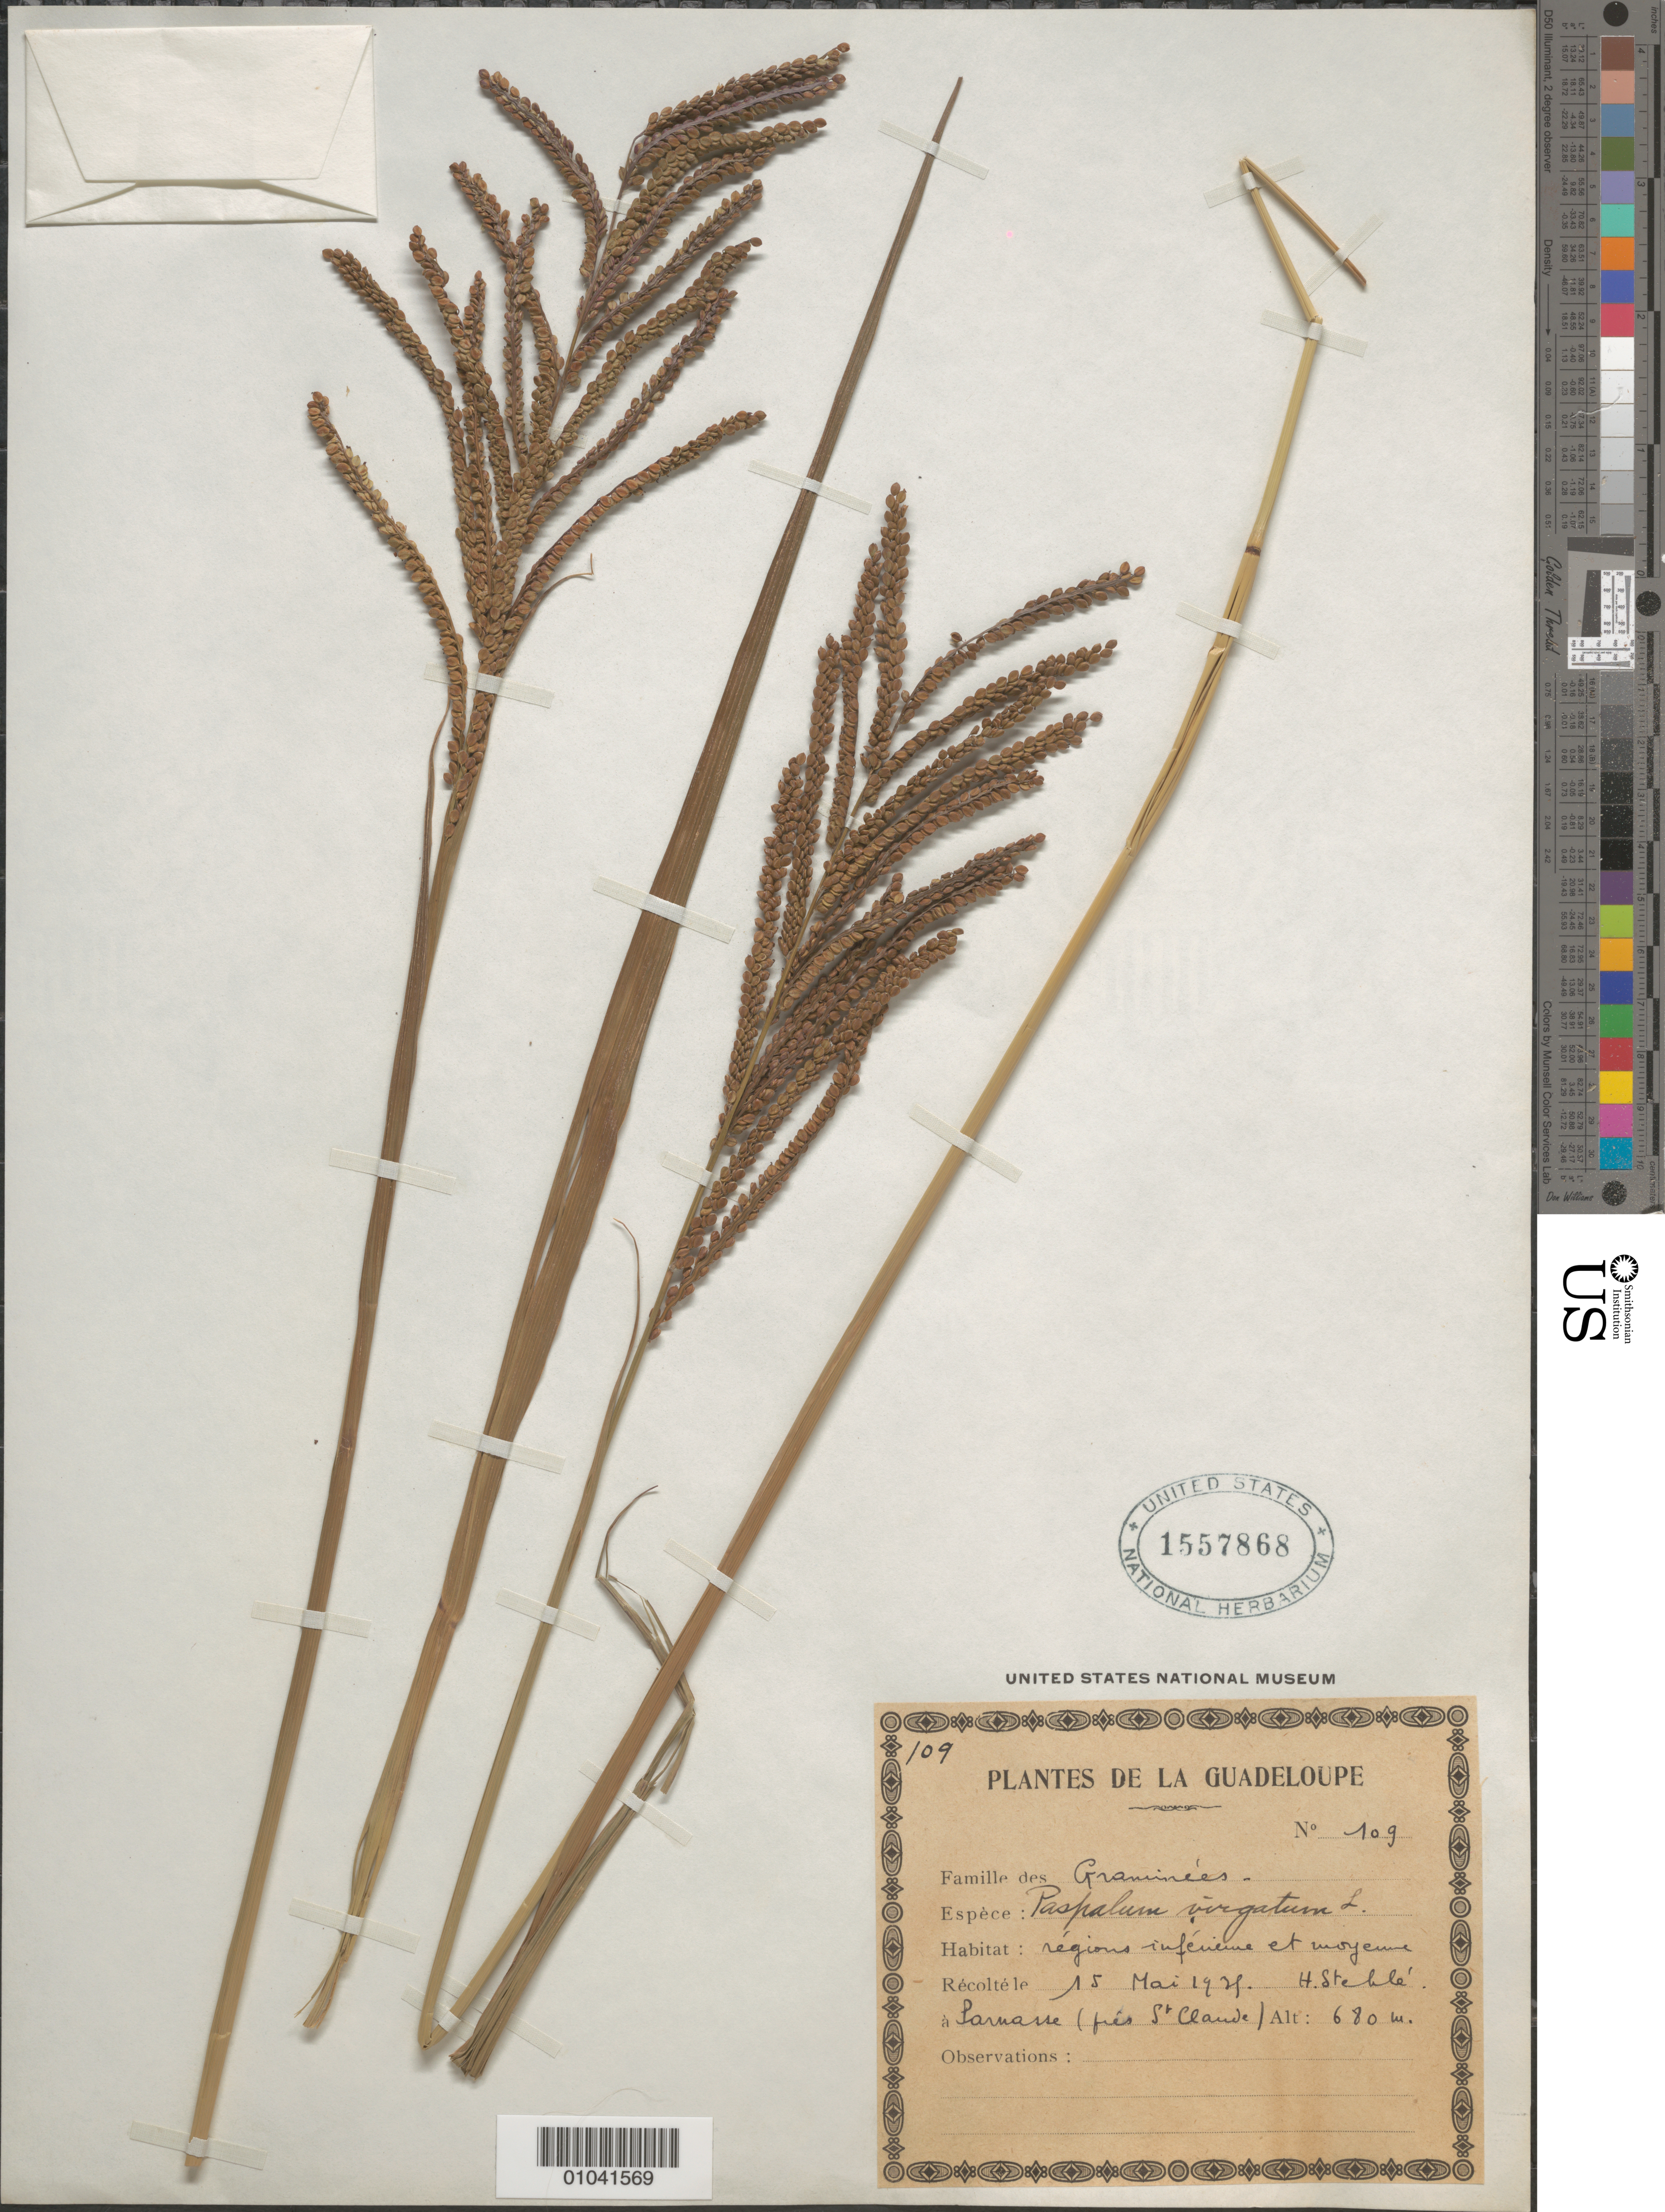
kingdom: Plantae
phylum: Tracheophyta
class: Liliopsida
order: Poales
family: Poaceae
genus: Paspalum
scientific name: Paspalum virgatum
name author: L.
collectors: H. Stehlé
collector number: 109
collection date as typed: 15 May 1939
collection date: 1939-05-15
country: Guadeloupe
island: Basse Terre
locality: Parnasse, near St. Claude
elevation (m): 680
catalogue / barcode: US 1557868